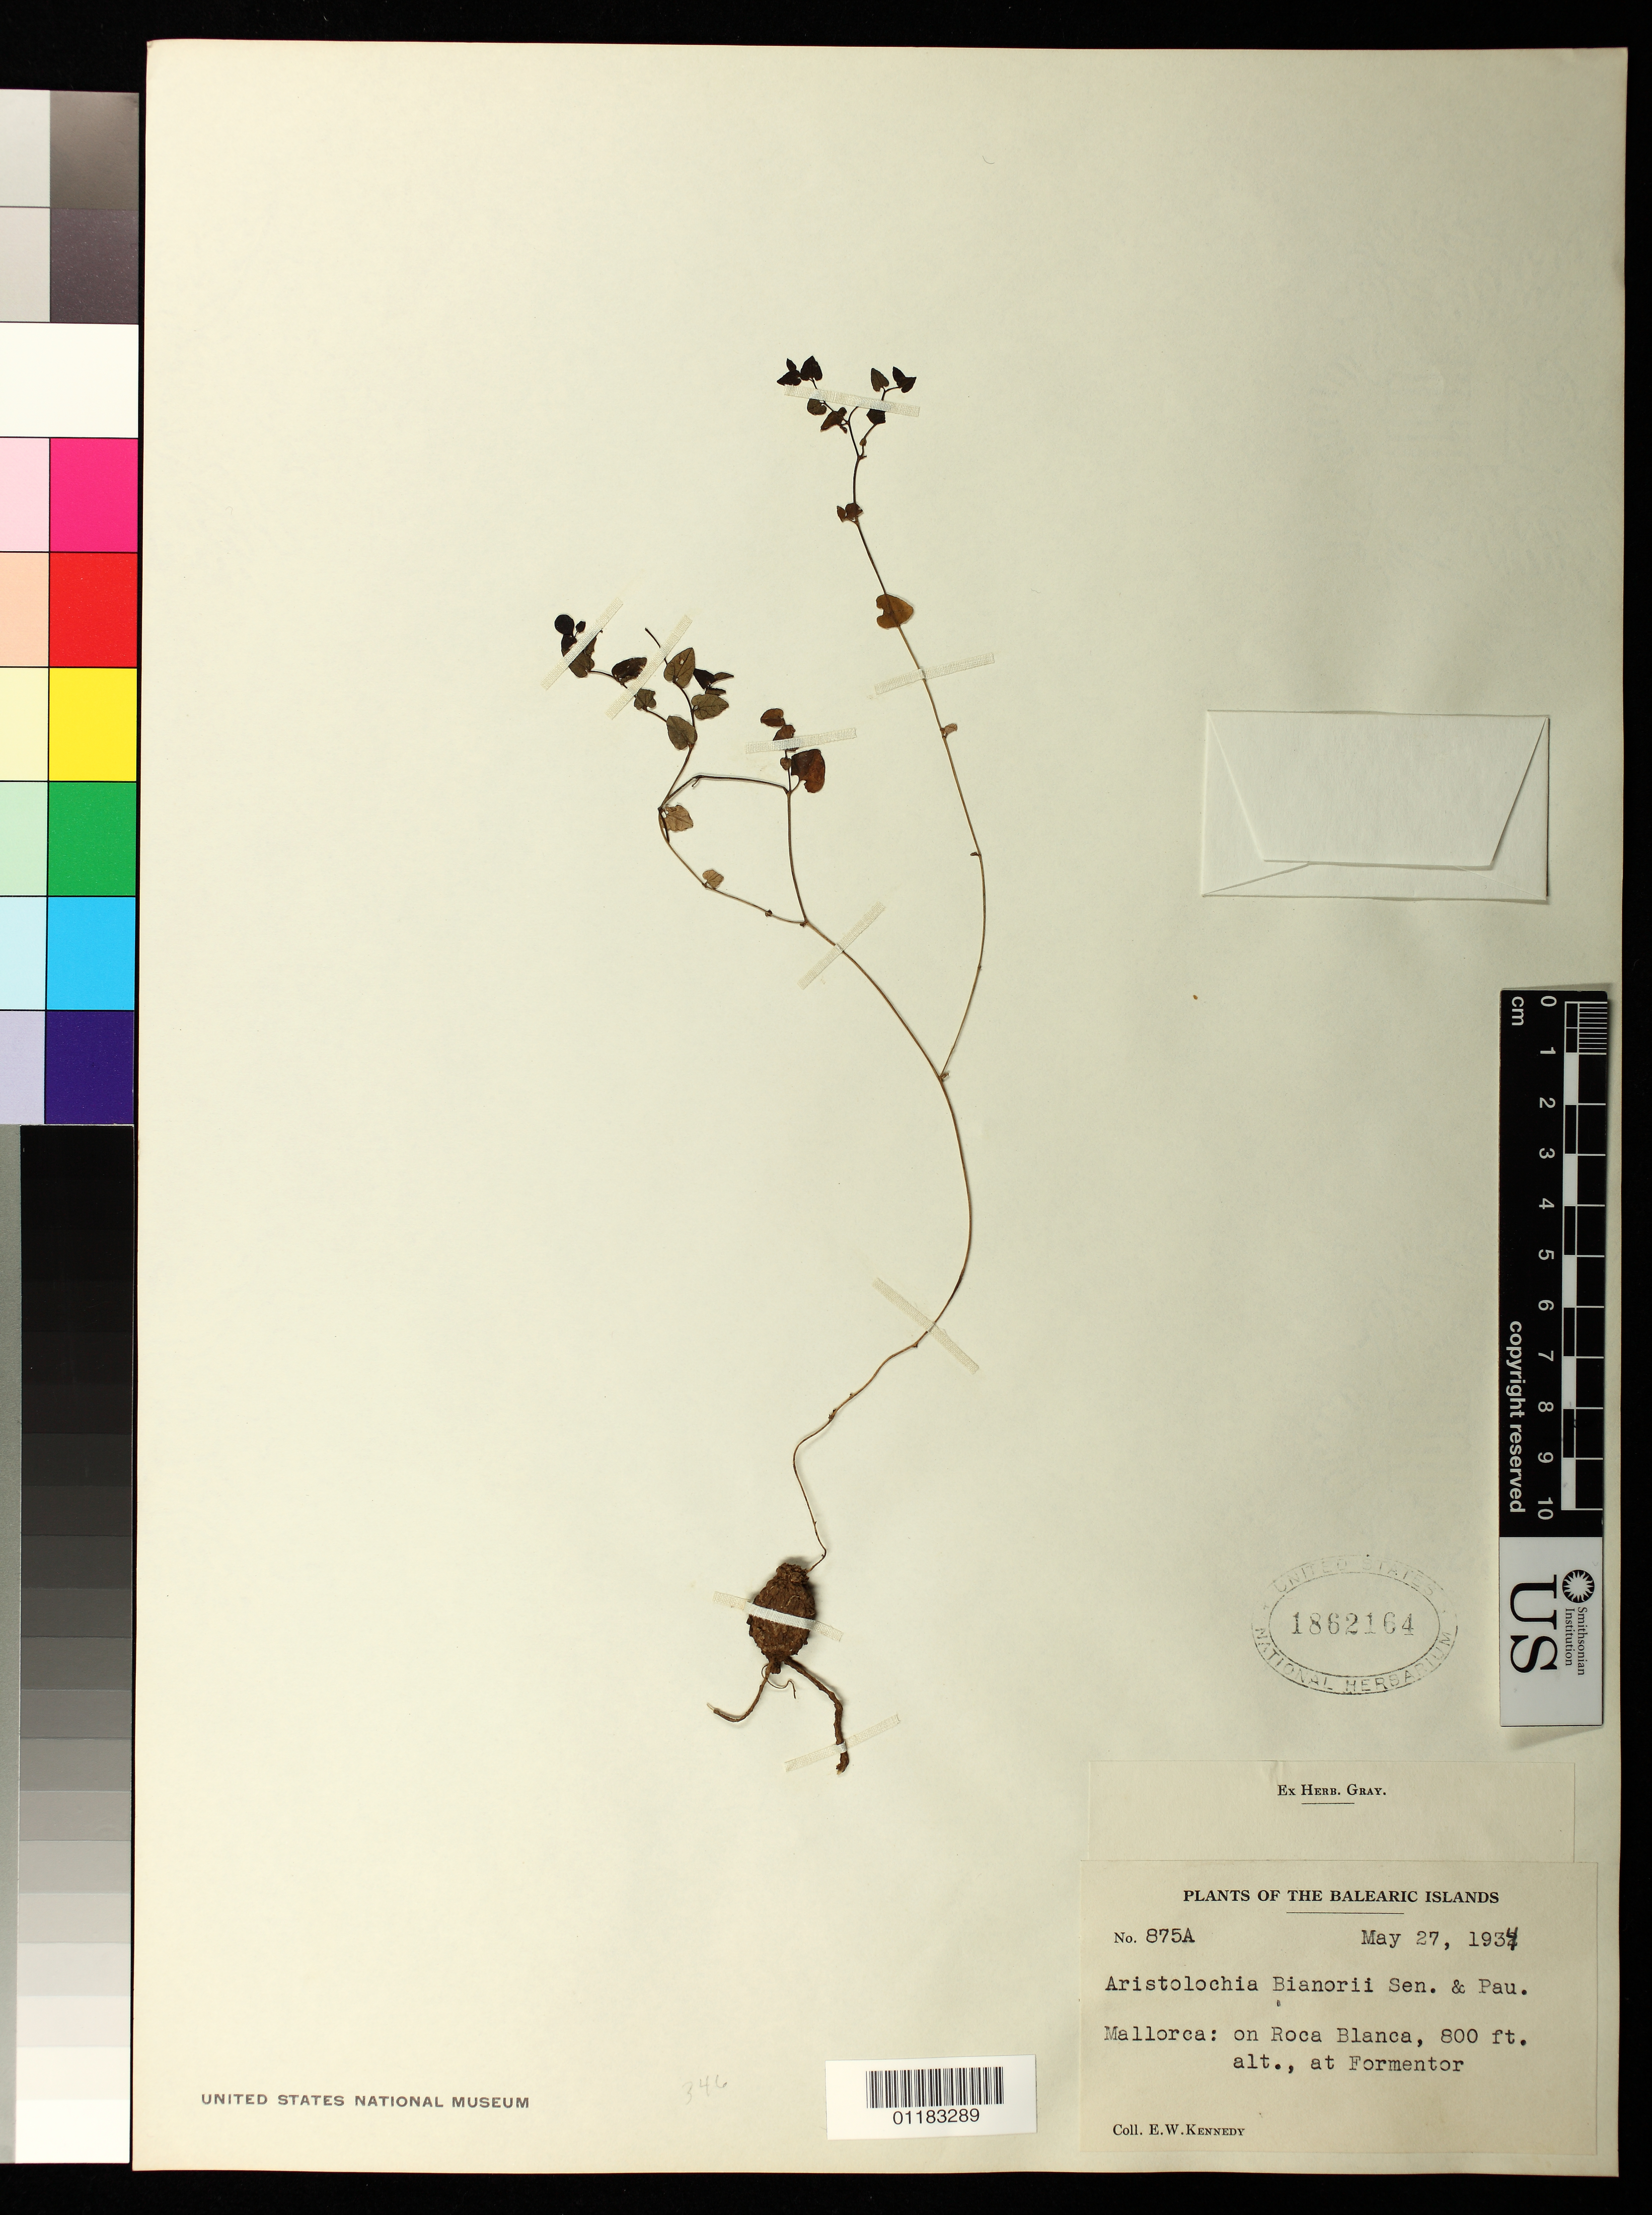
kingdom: Plantae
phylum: Tracheophyta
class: Magnoliopsida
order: Piperales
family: Aristolochiaceae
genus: Aristolochia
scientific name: Aristolochia bianorii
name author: Sennen & Pau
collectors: E. W. Kennedy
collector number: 875A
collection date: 1934-05-27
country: Spain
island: Mallorca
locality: Mallorca: on Roca Blanca at Formentor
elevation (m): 244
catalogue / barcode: US 1862164